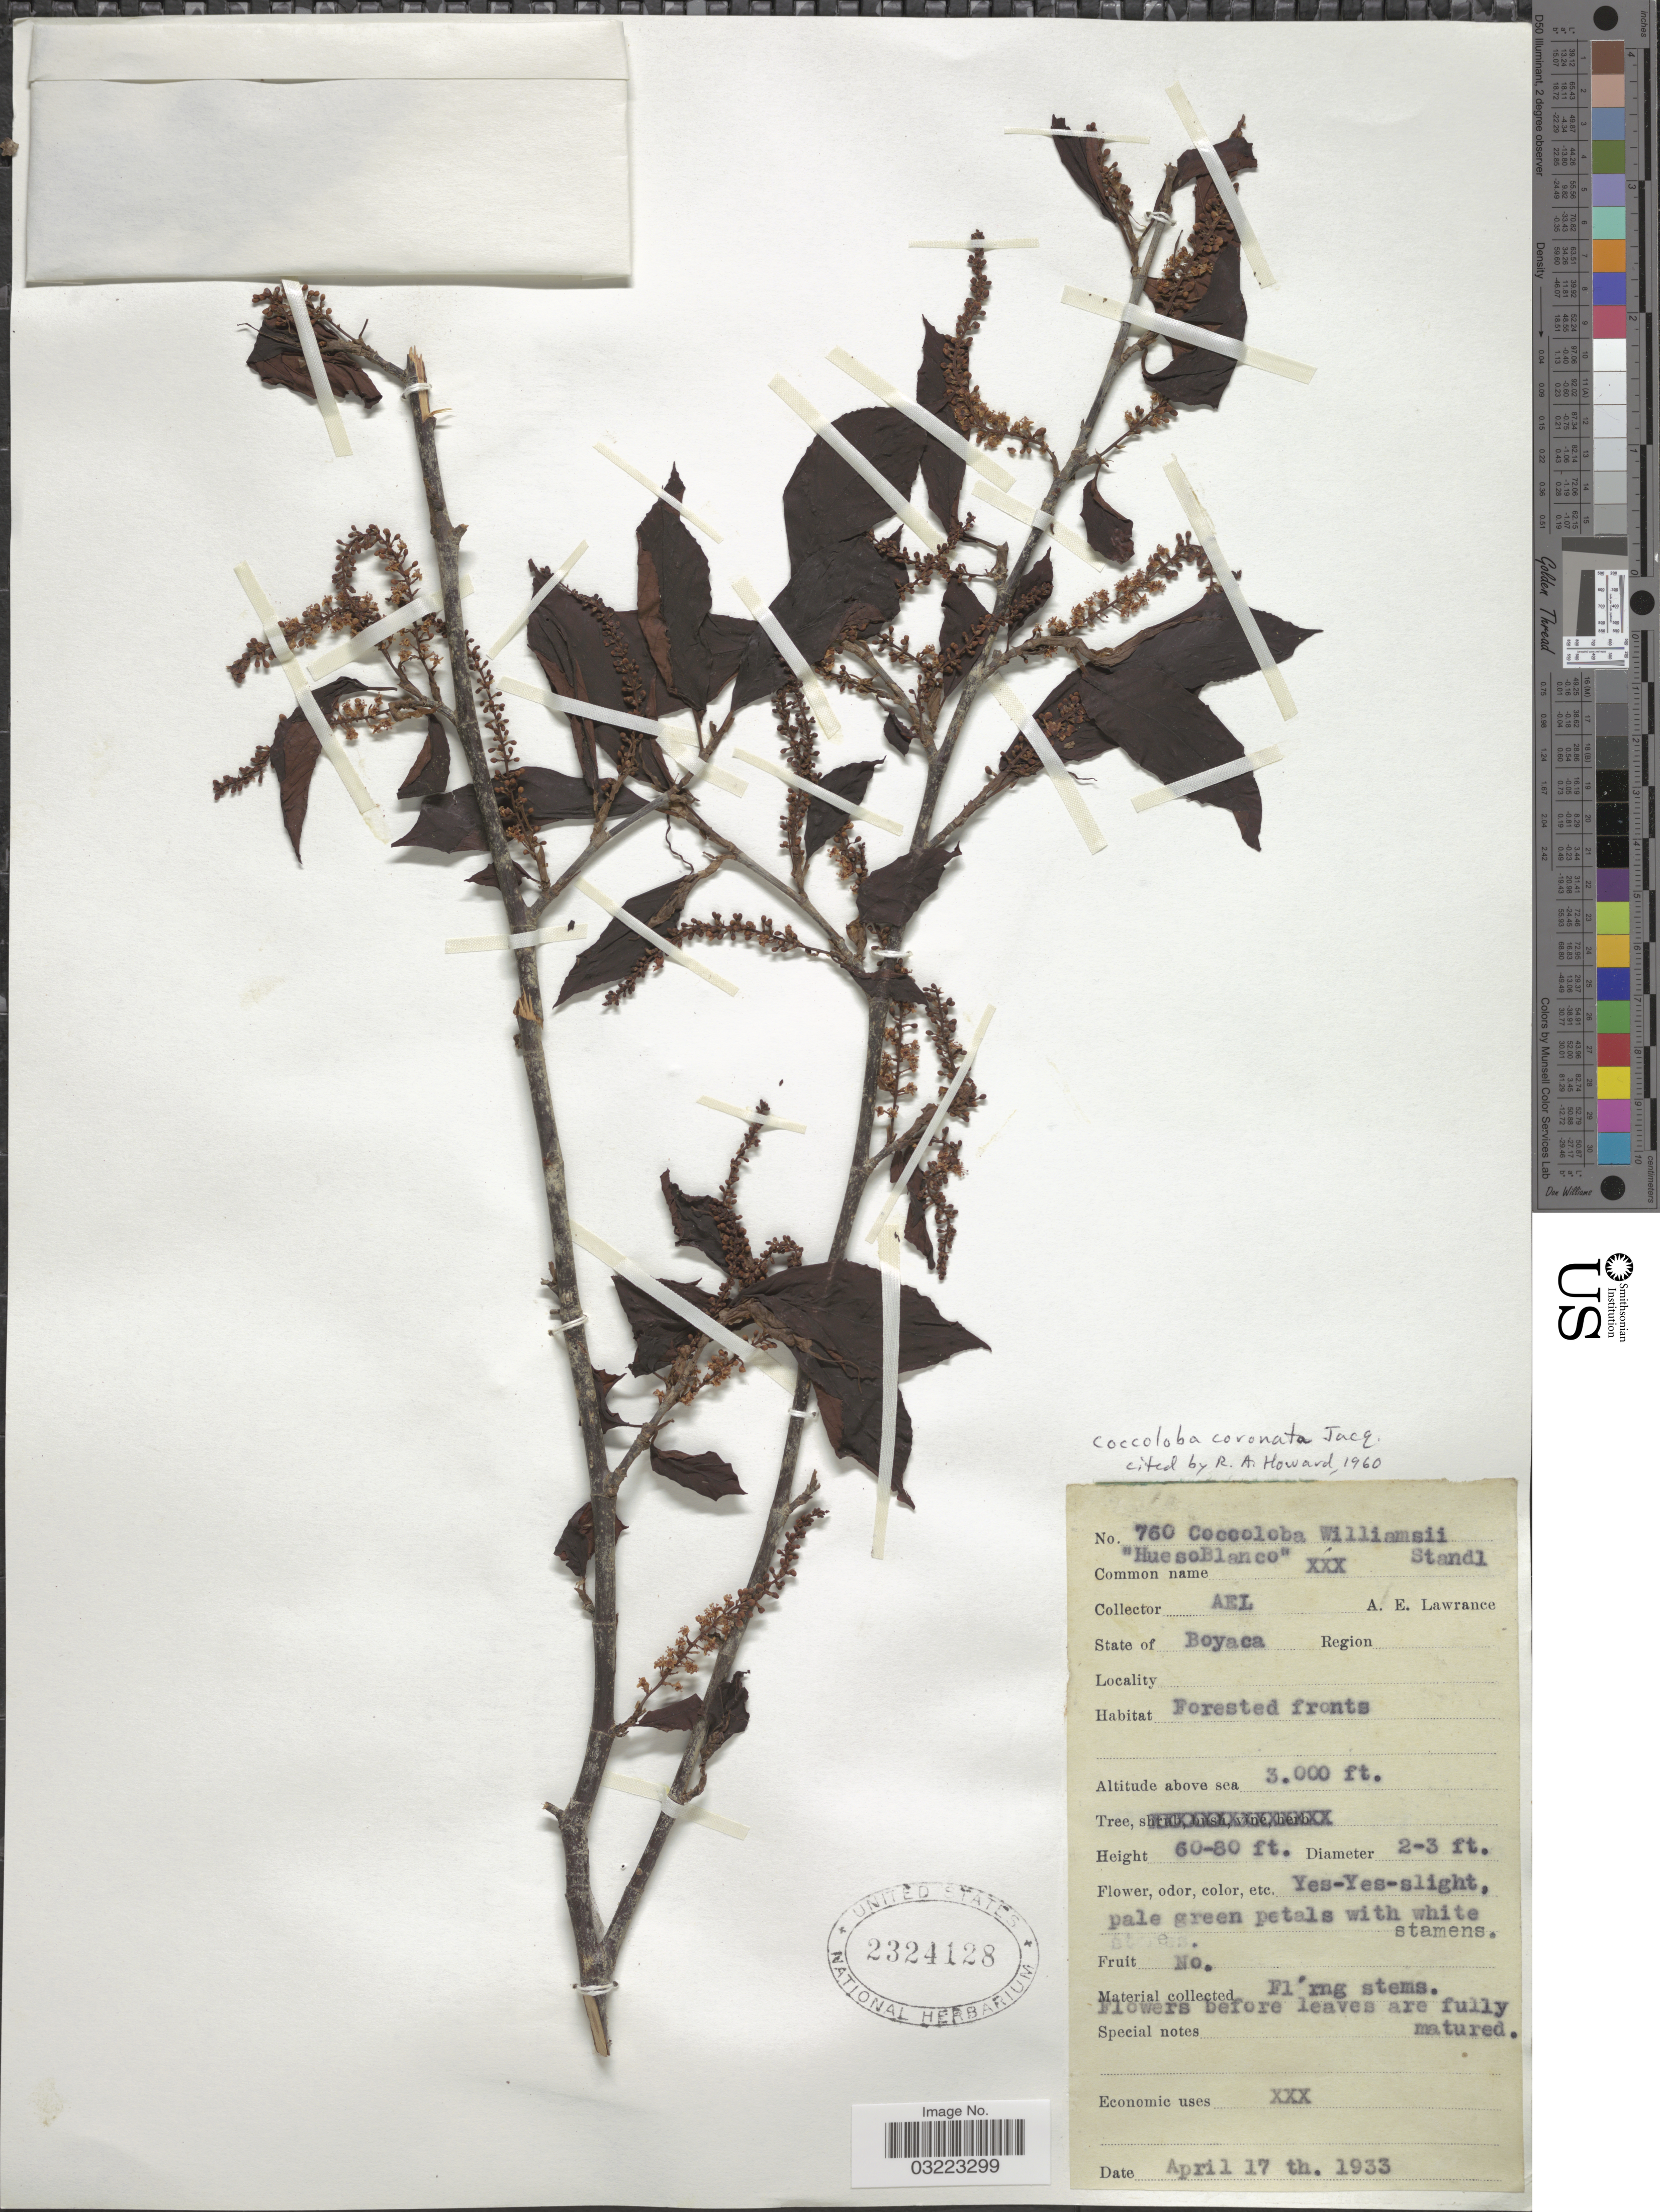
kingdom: Plantae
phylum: Tracheophyta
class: Magnoliopsida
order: Caryophyllales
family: Polygonaceae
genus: Coccoloba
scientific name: Coccoloba coronata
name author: Jacq.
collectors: A. Lawrence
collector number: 760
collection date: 1933-04-17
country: Colombia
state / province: Boyacá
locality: Forested fronts.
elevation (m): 914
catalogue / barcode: US 2324128